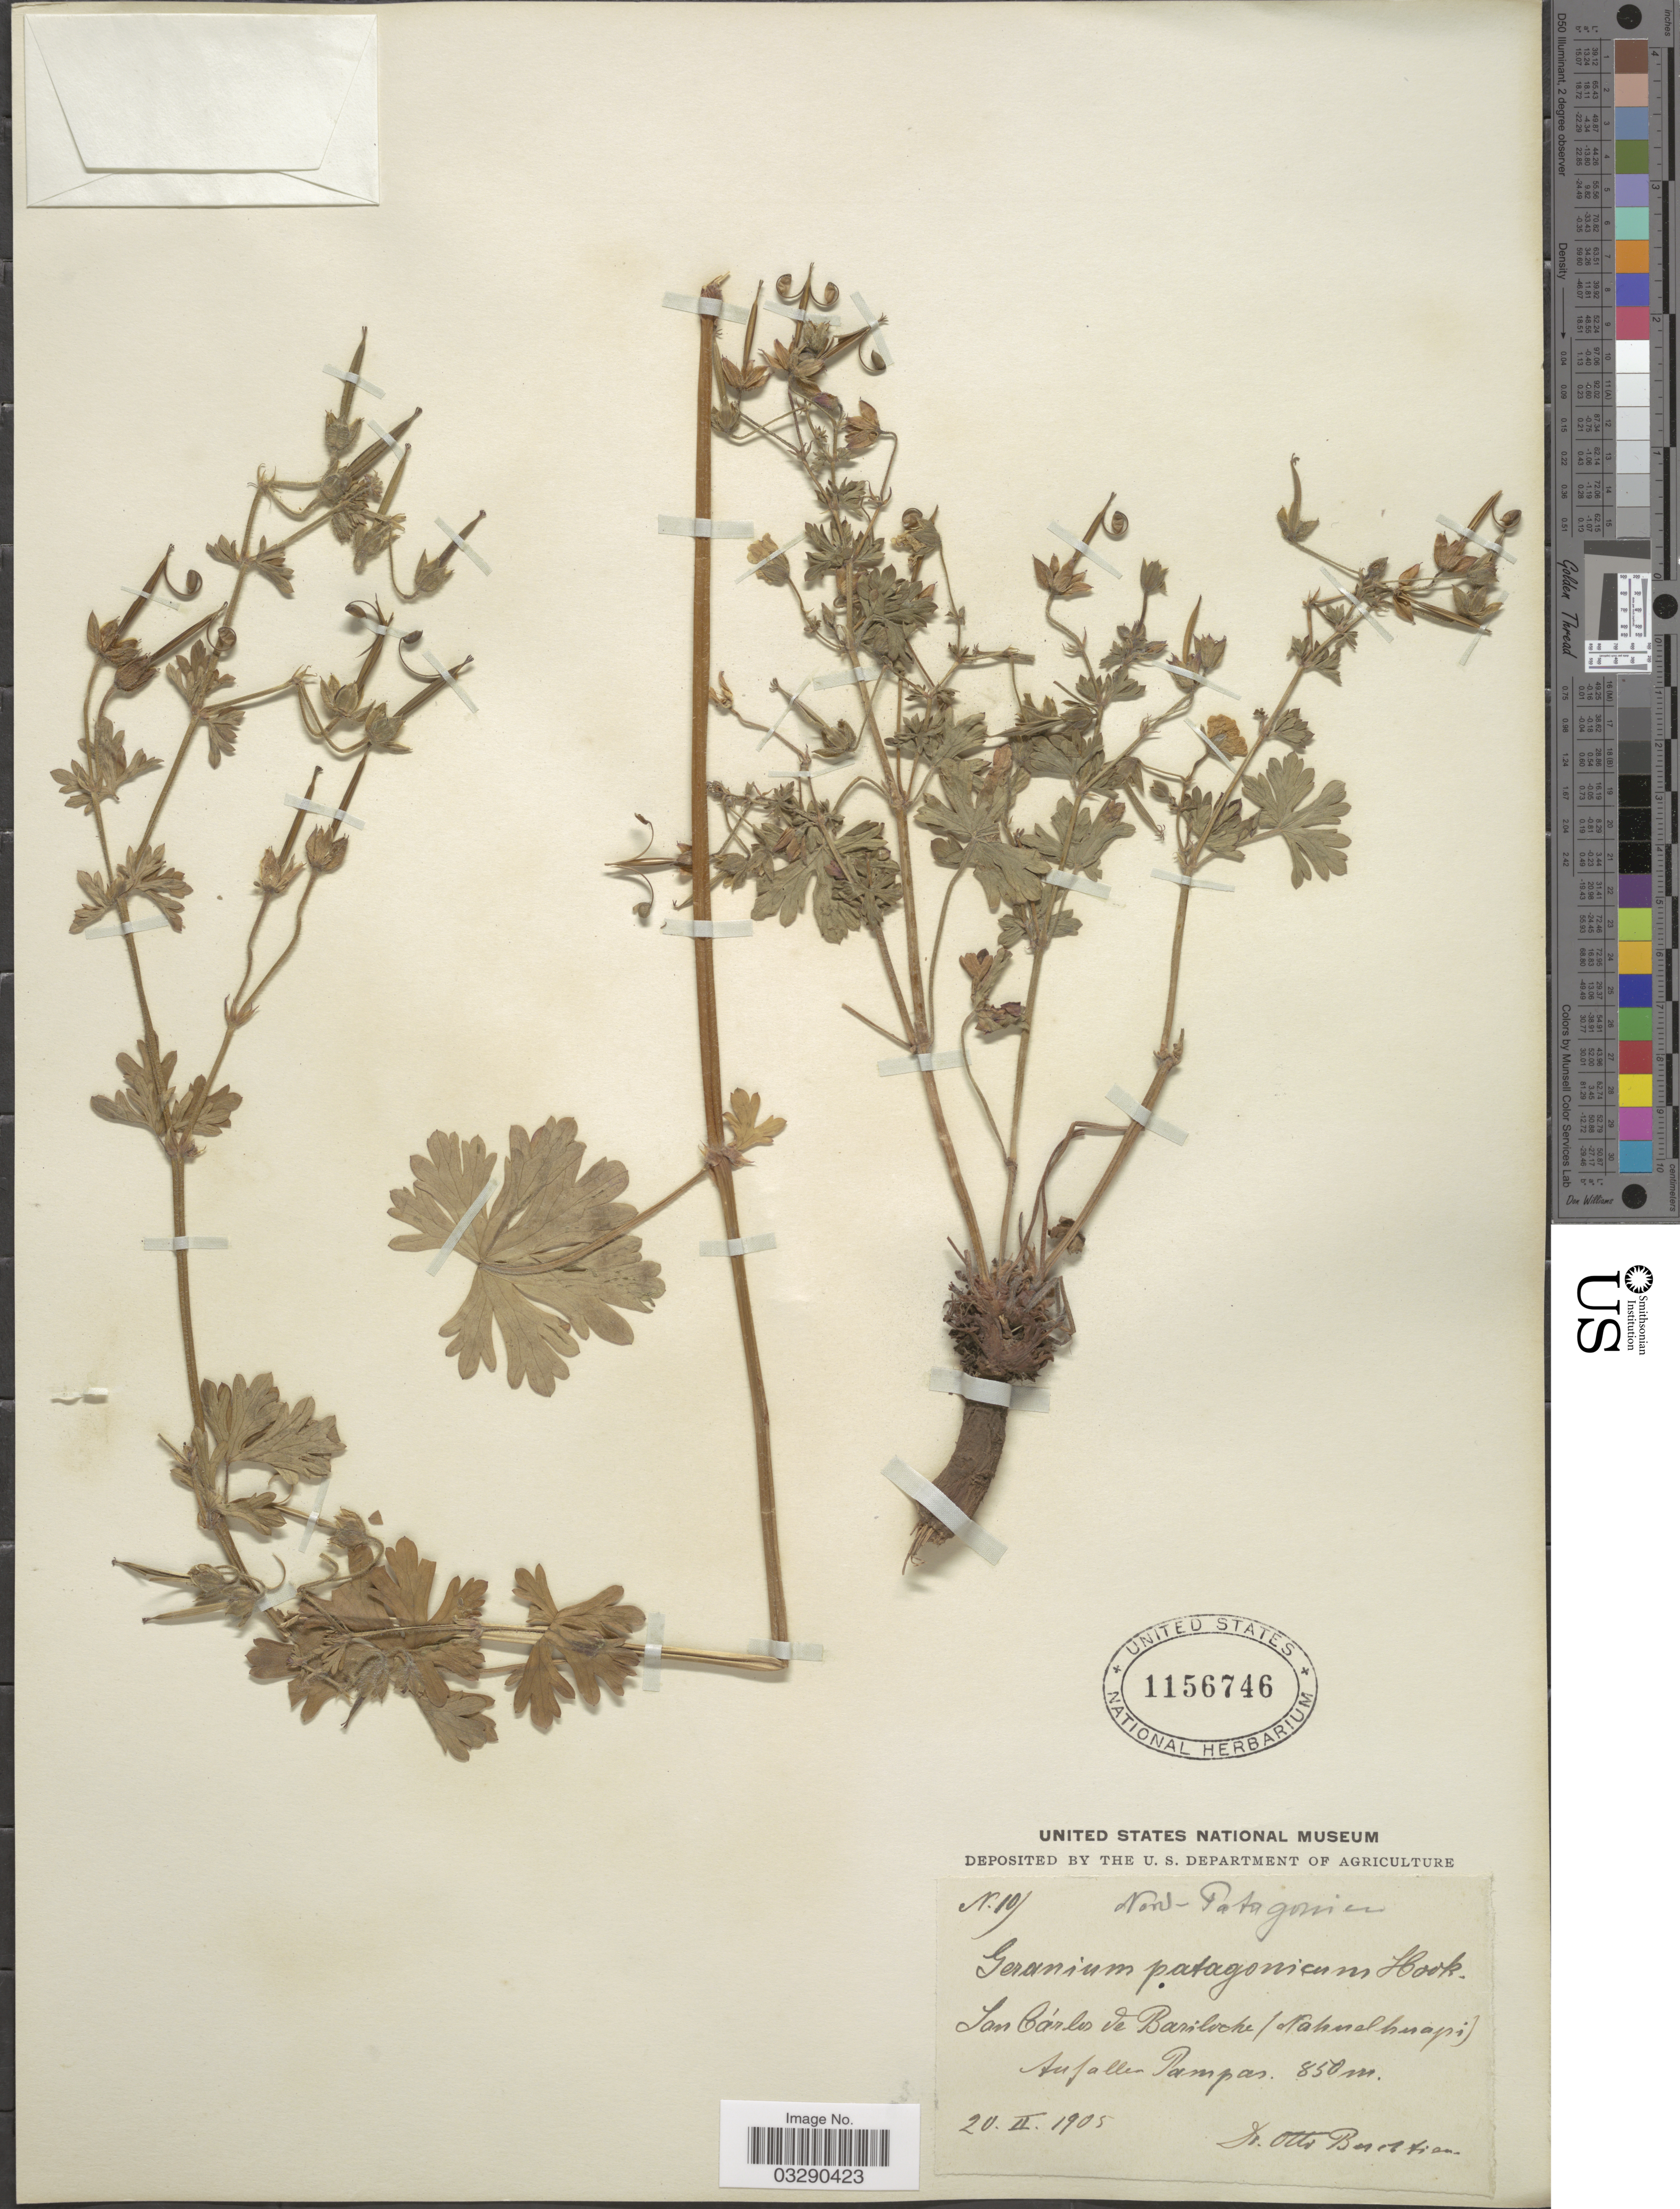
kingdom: Plantae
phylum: Tracheophyta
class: Magnoliopsida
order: Geraniales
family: Geraniaceae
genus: Geranium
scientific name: Geranium sp.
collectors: O. Buchtien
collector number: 10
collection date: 1905-02-20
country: Argentina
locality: Nord-Patagonia. San Cárlos de Bariloche (Nahuelhuapi) Auf allen Pampas.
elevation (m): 850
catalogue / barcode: US 1156746